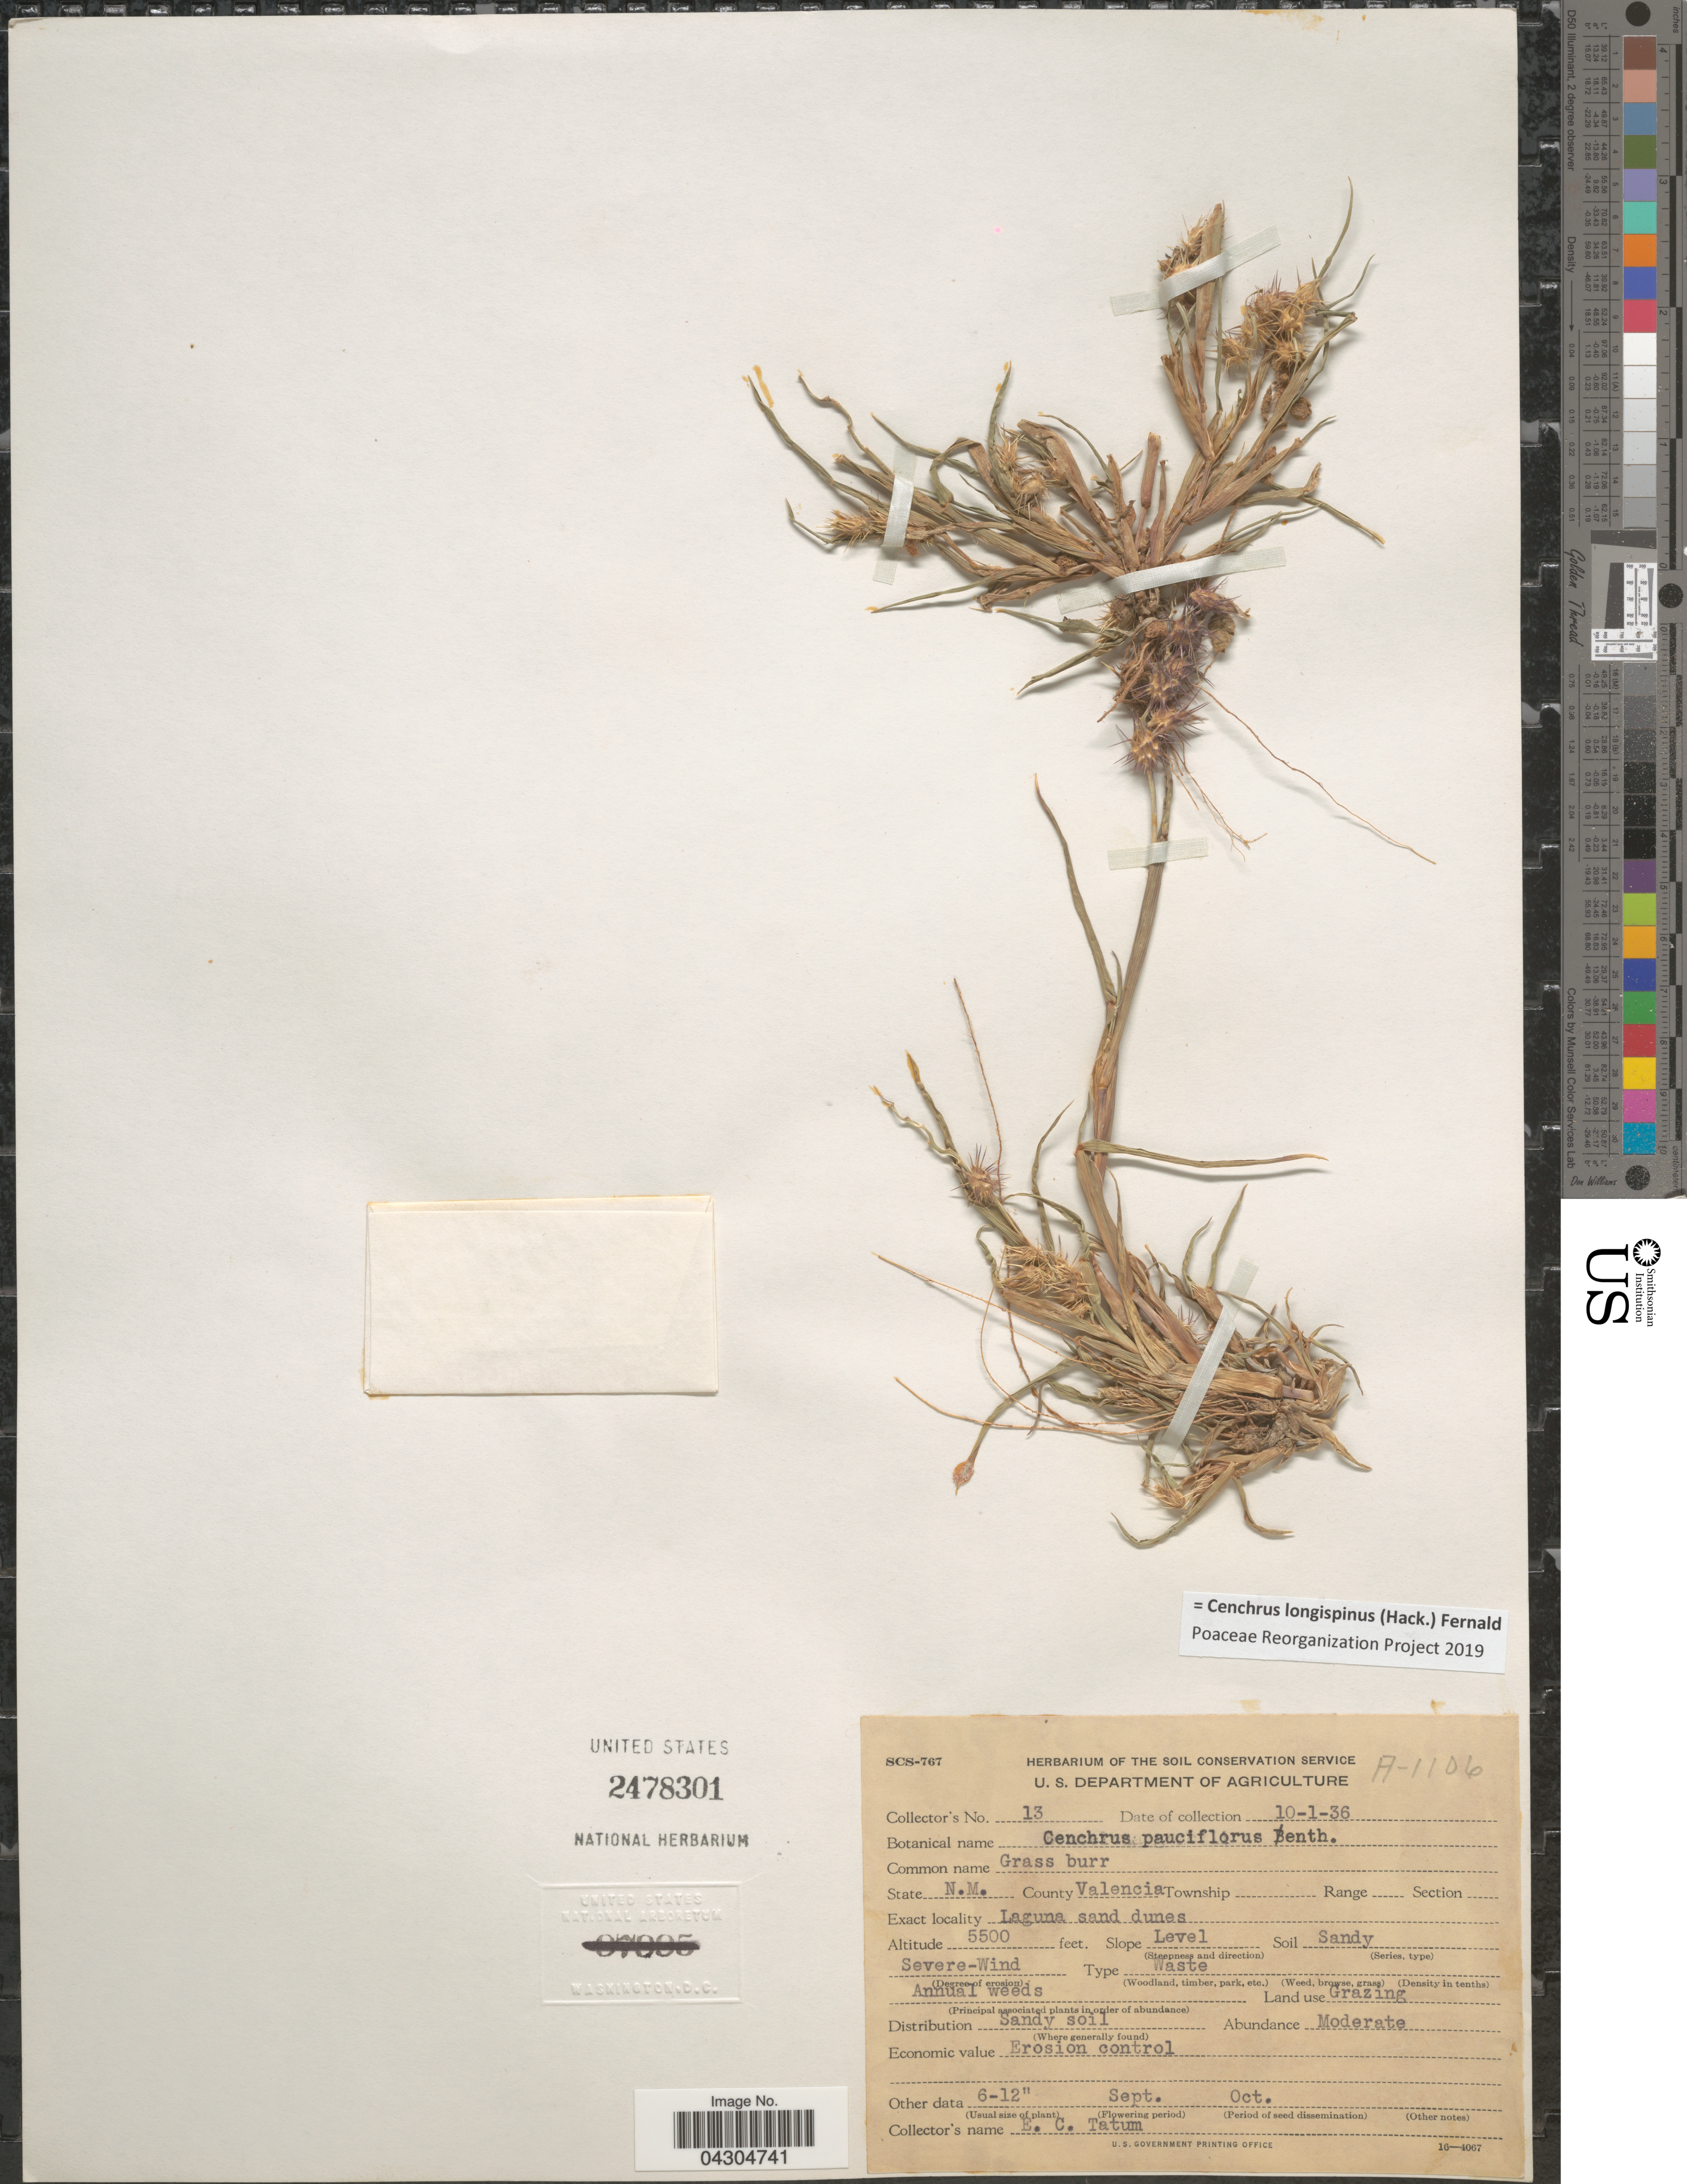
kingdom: Plantae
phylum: Tracheophyta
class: Liliopsida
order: Poales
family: Poaceae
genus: Cenchrus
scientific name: Cenchrus longispinus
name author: (Hack.) Fernald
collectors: E. Tatum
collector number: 13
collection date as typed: Transcribed d/m/y: 10/1/36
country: United States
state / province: New Mexico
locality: County Valencia. Laguna sand dunes.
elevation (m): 1676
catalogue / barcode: US 2478301